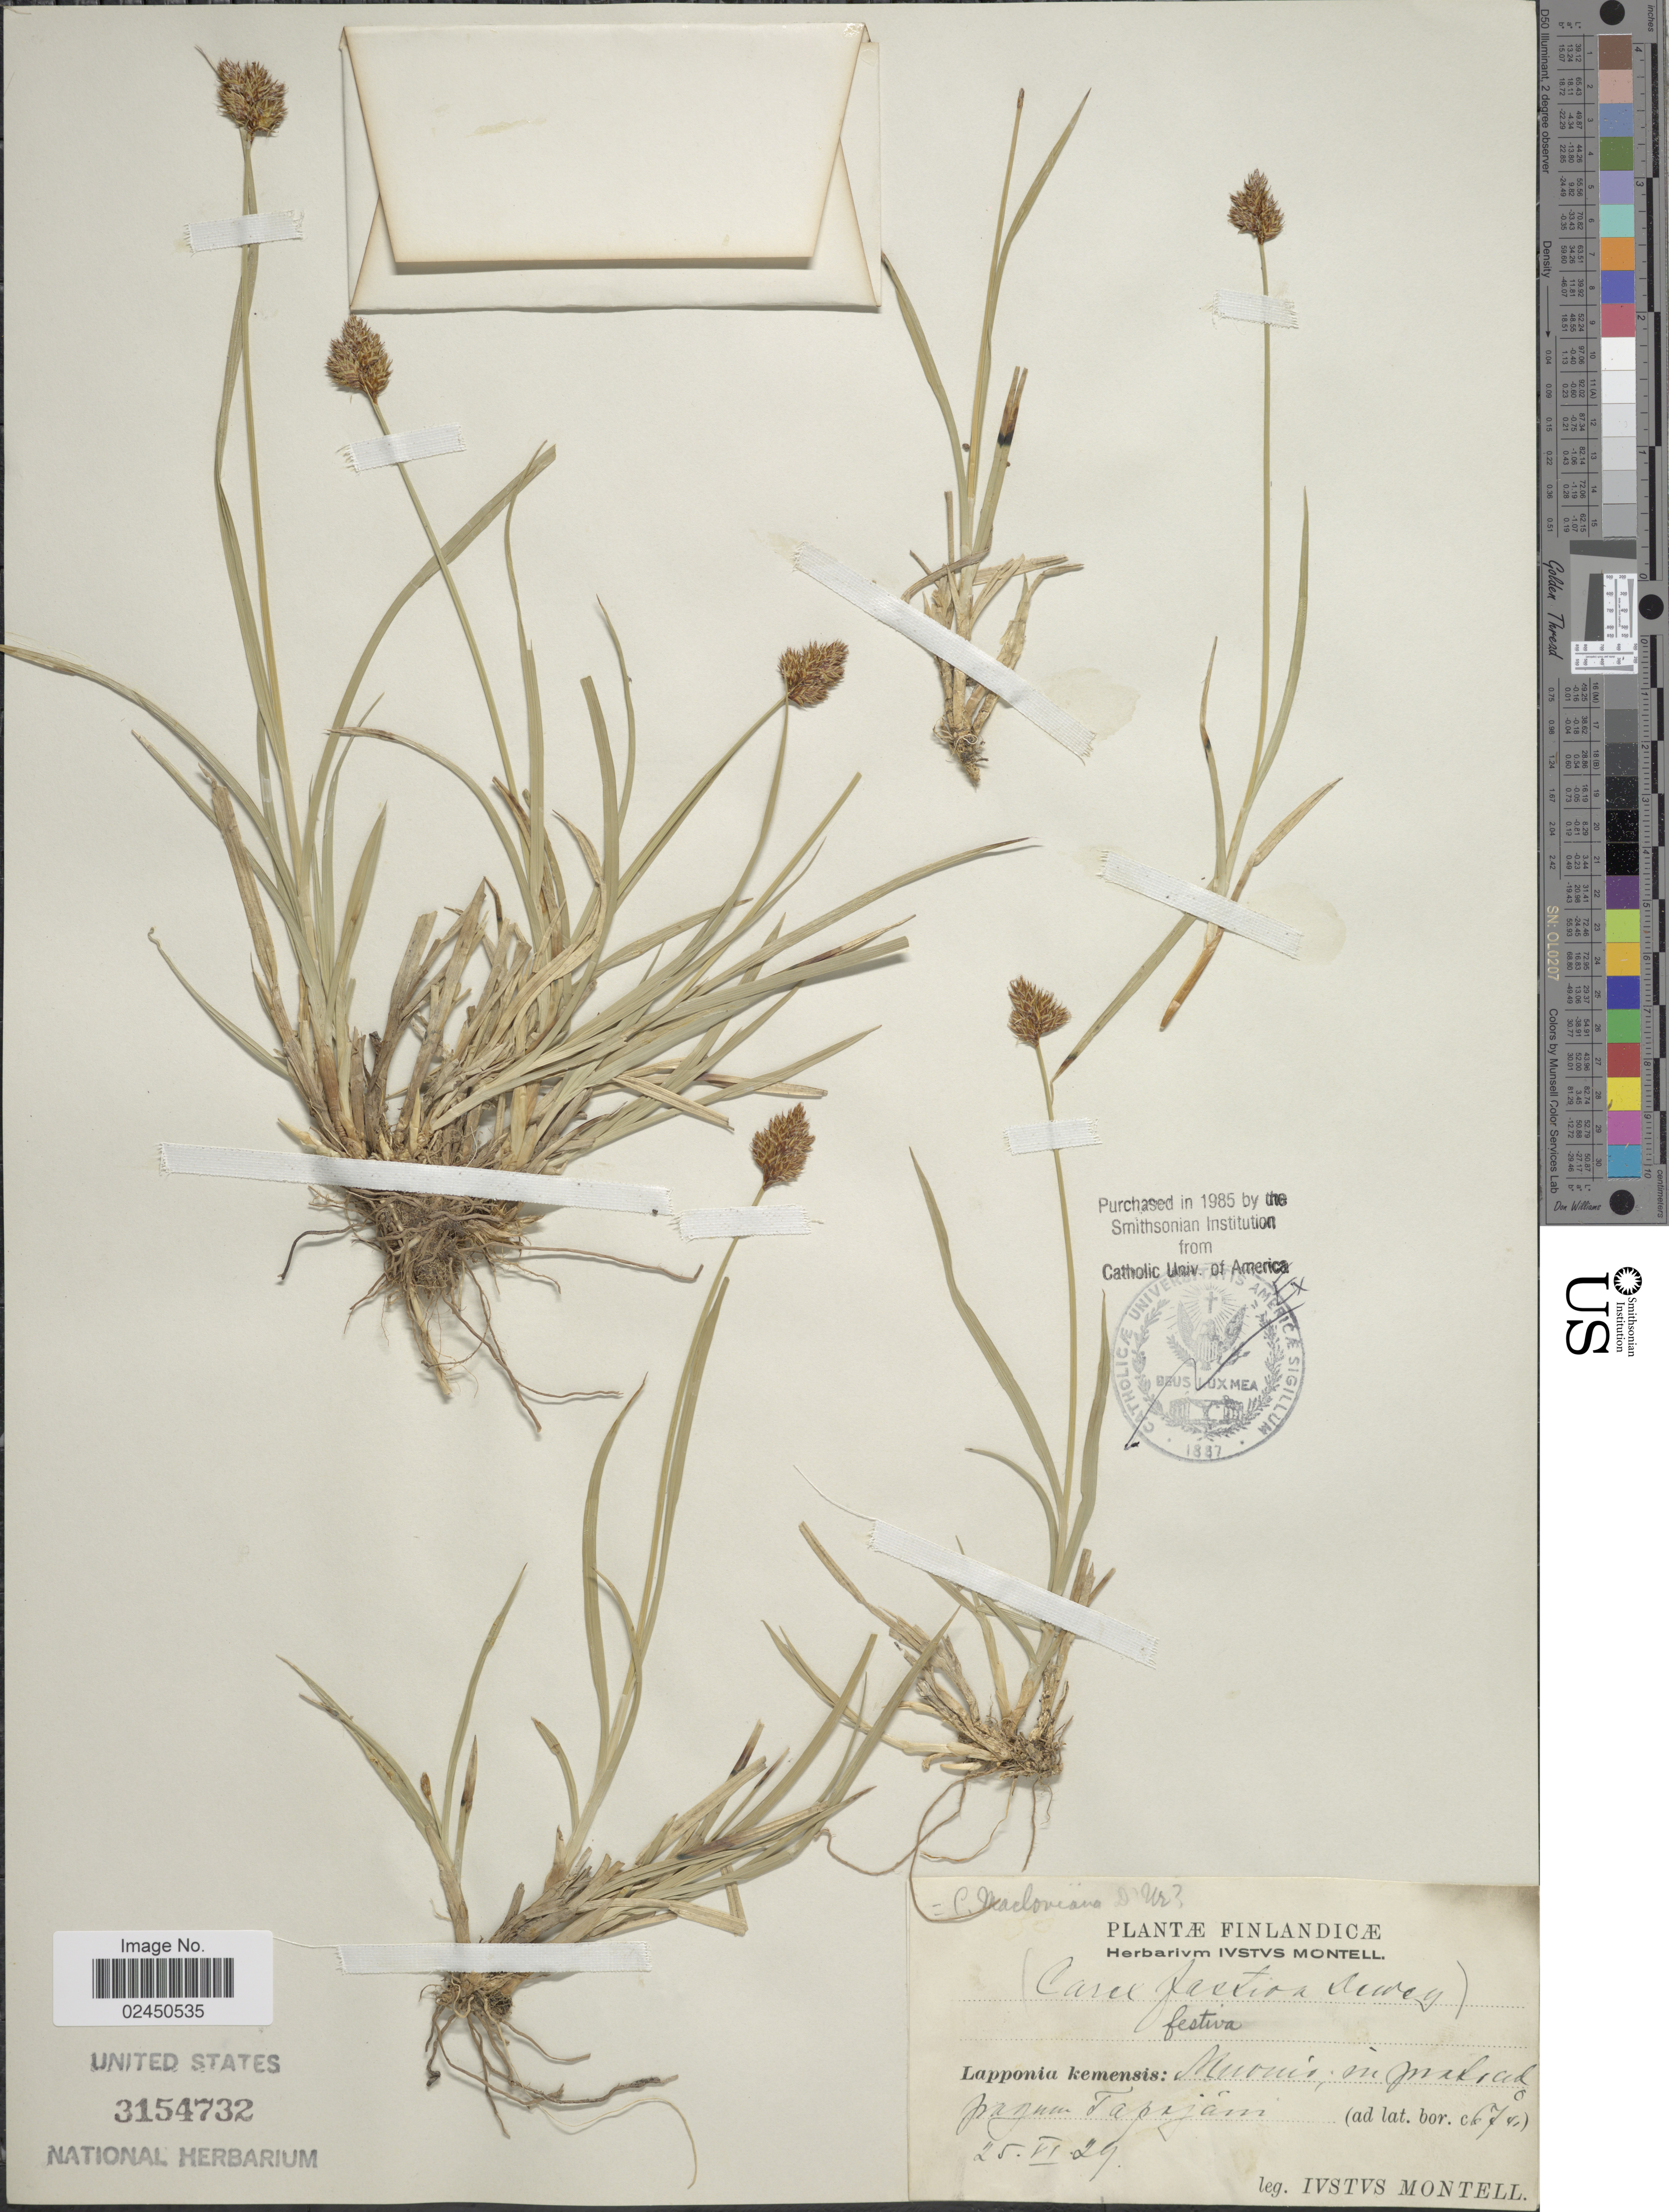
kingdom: Plantae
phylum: Tracheophyta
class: Liliopsida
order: Poales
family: Cyperaceae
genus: Carex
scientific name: Carex macloviana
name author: d'Urv.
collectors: I. Montell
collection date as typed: Transcribed d/m/y: 25/6/29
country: Finland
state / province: Lappi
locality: Muonio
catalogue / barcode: US 3154732